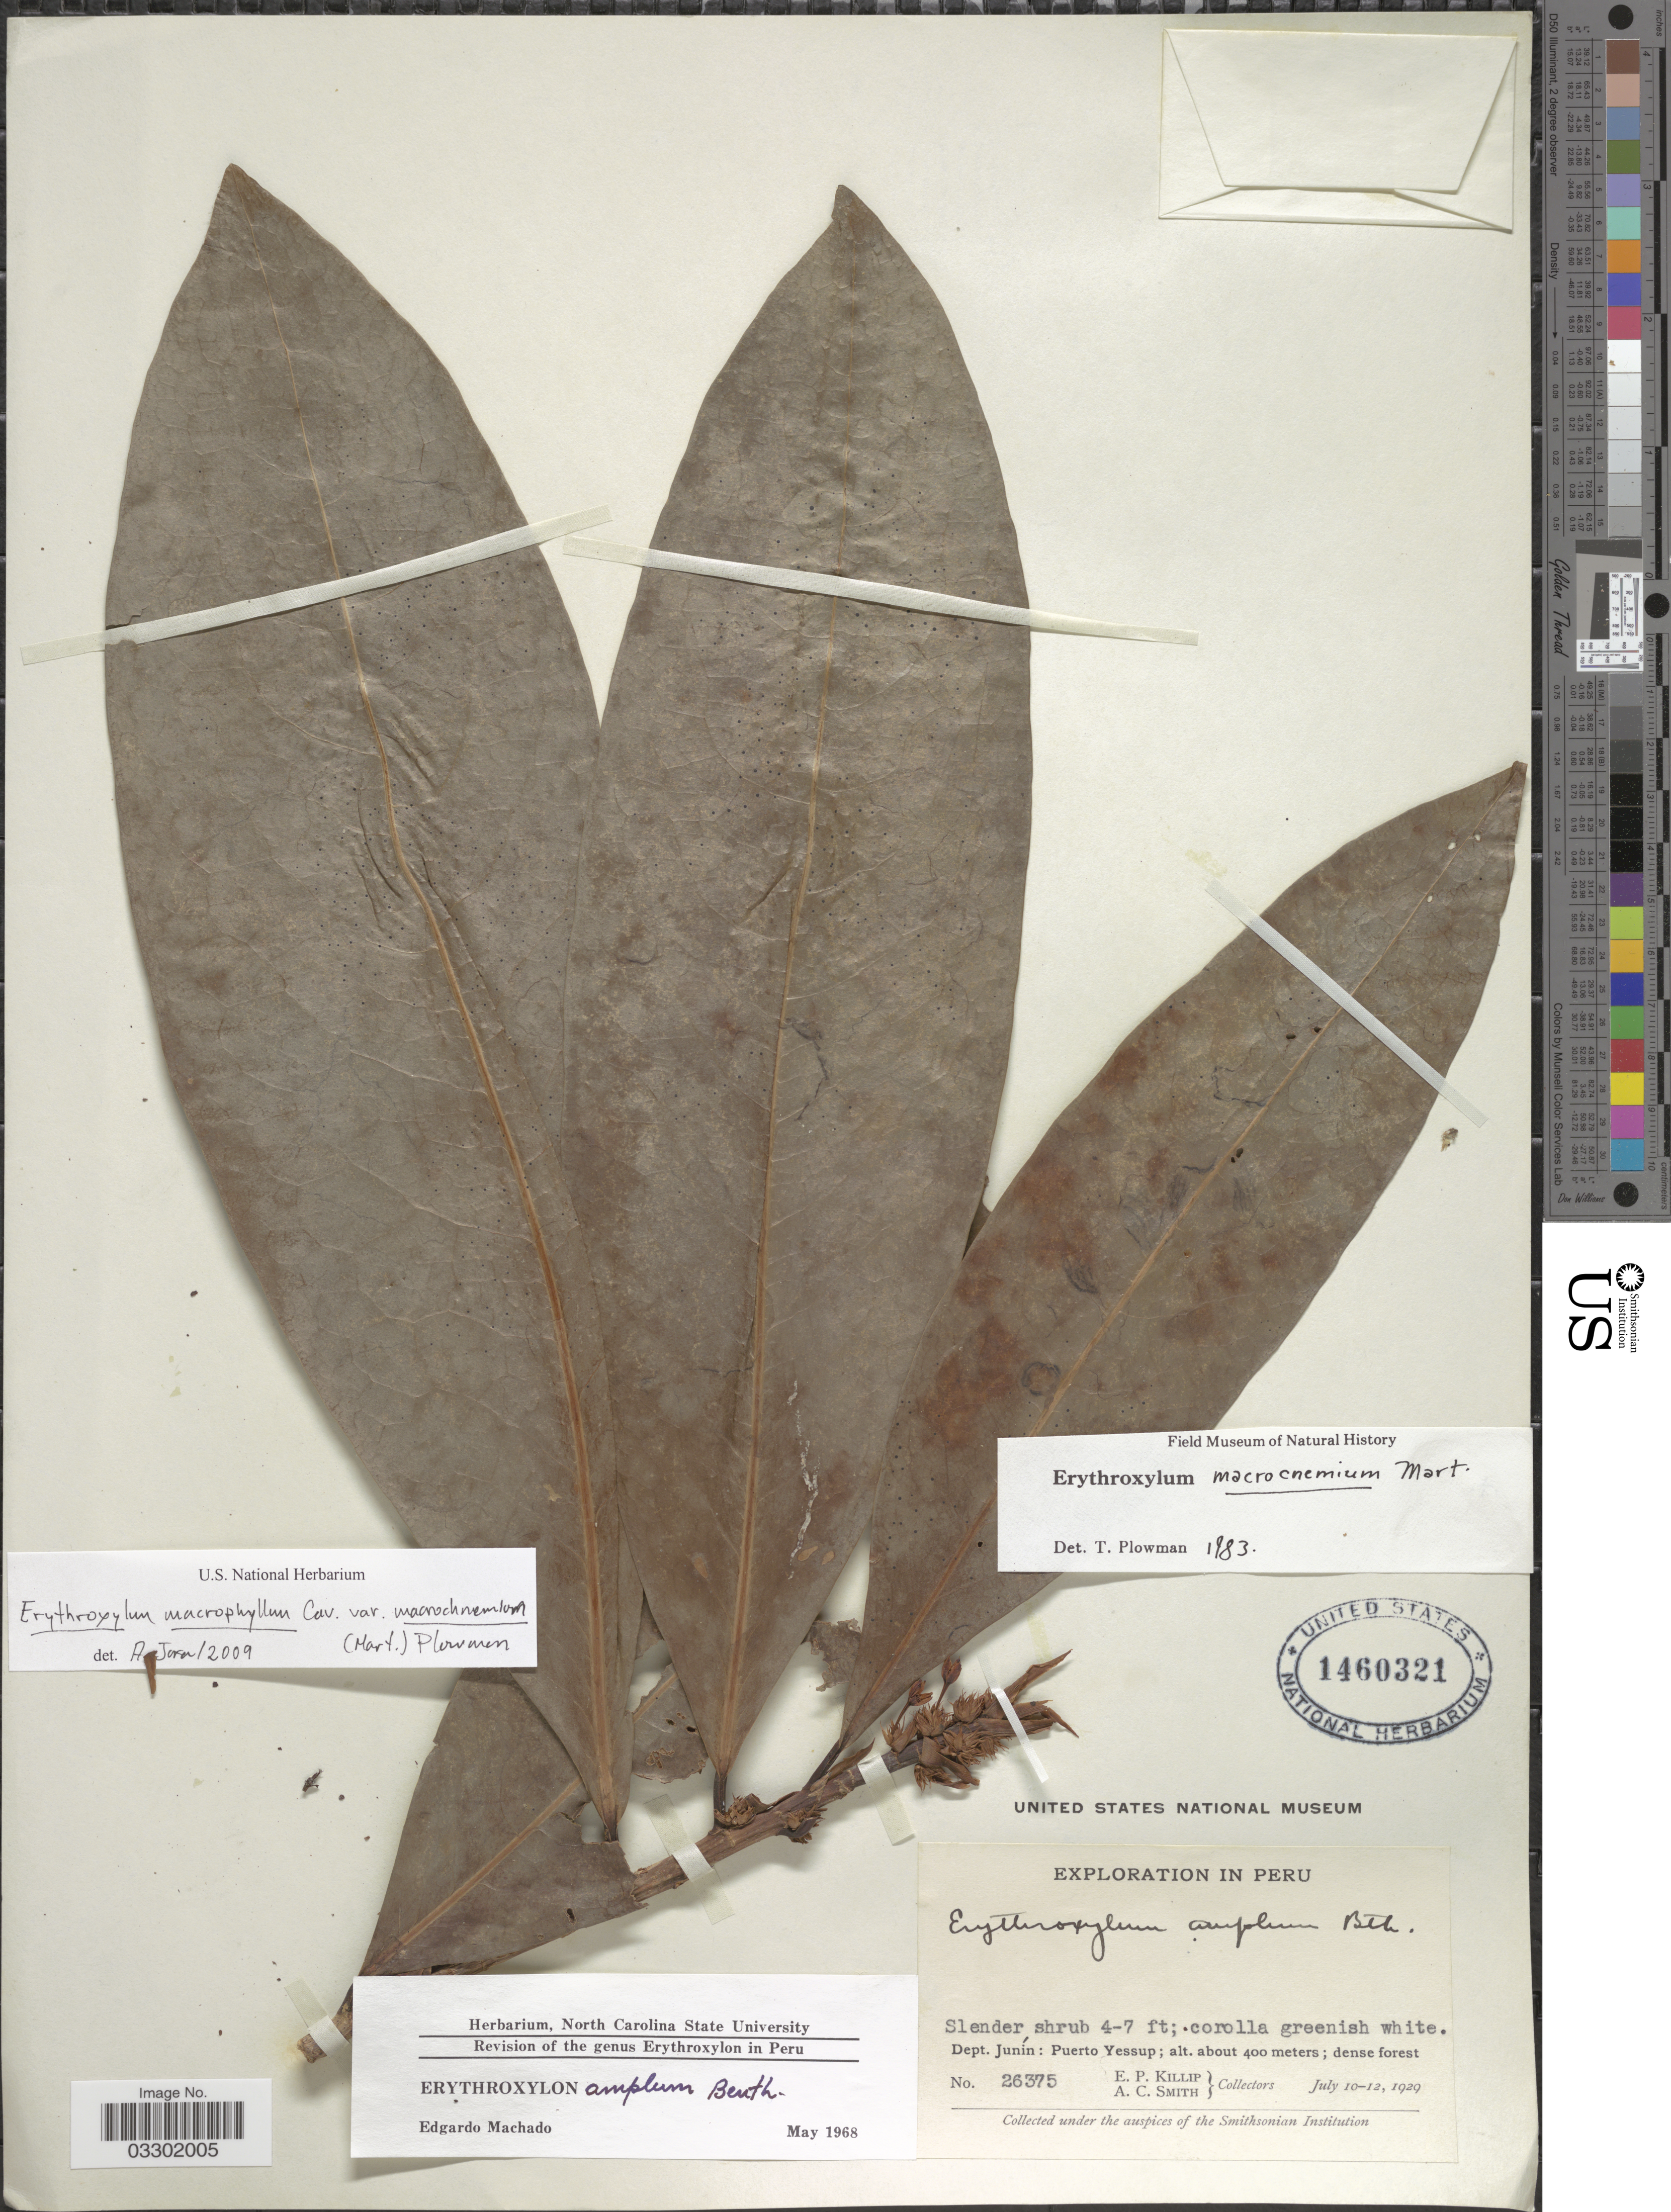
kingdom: Plantae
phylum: Tracheophyta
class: Magnoliopsida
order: Malpighiales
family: Erythroxylaceae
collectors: E. P. Killip & A. C. Smith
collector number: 26375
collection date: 1929-07-10/1929-07-12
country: Peru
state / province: Junín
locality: Dept. Junín: Puerto Yessup.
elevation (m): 400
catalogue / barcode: US 1460321